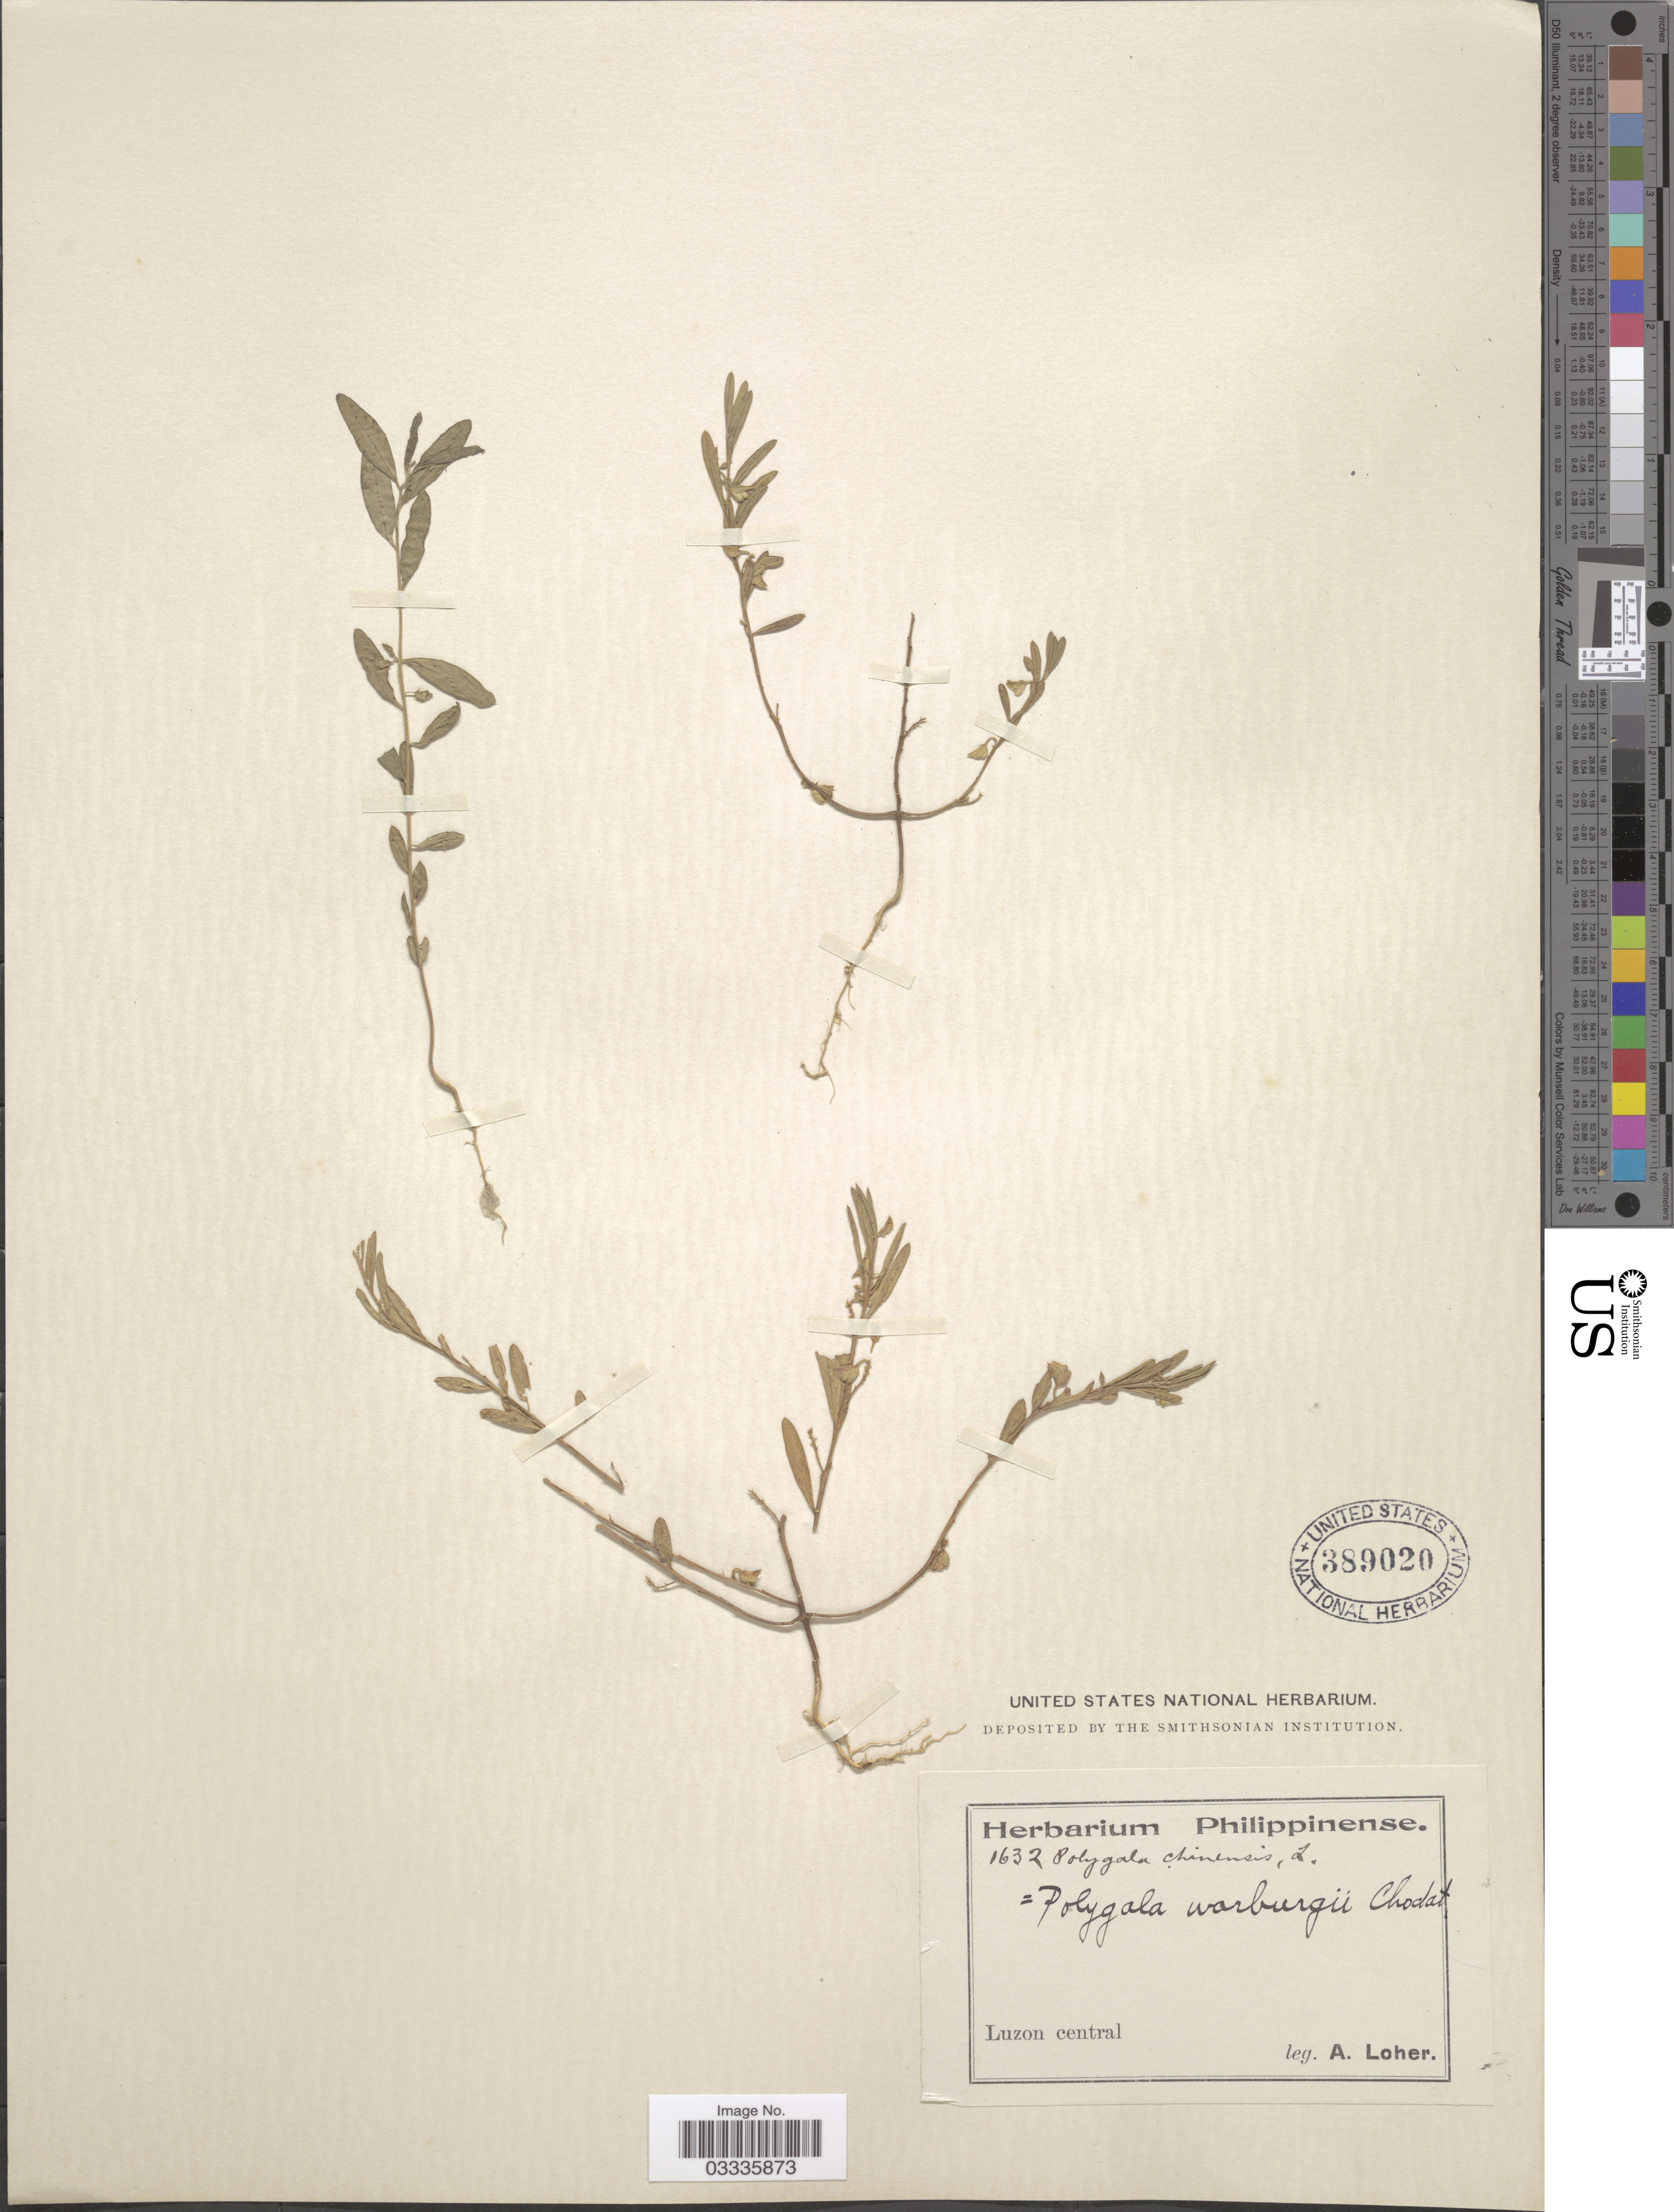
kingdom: Plantae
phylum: Tracheophyta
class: Magnoliopsida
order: Fabales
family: Polygalaceae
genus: Polygala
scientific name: Polygala warburgii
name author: Chodat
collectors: A. Loher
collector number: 1632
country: Philippines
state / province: Central Luzon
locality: Luzon central.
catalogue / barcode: US 389020